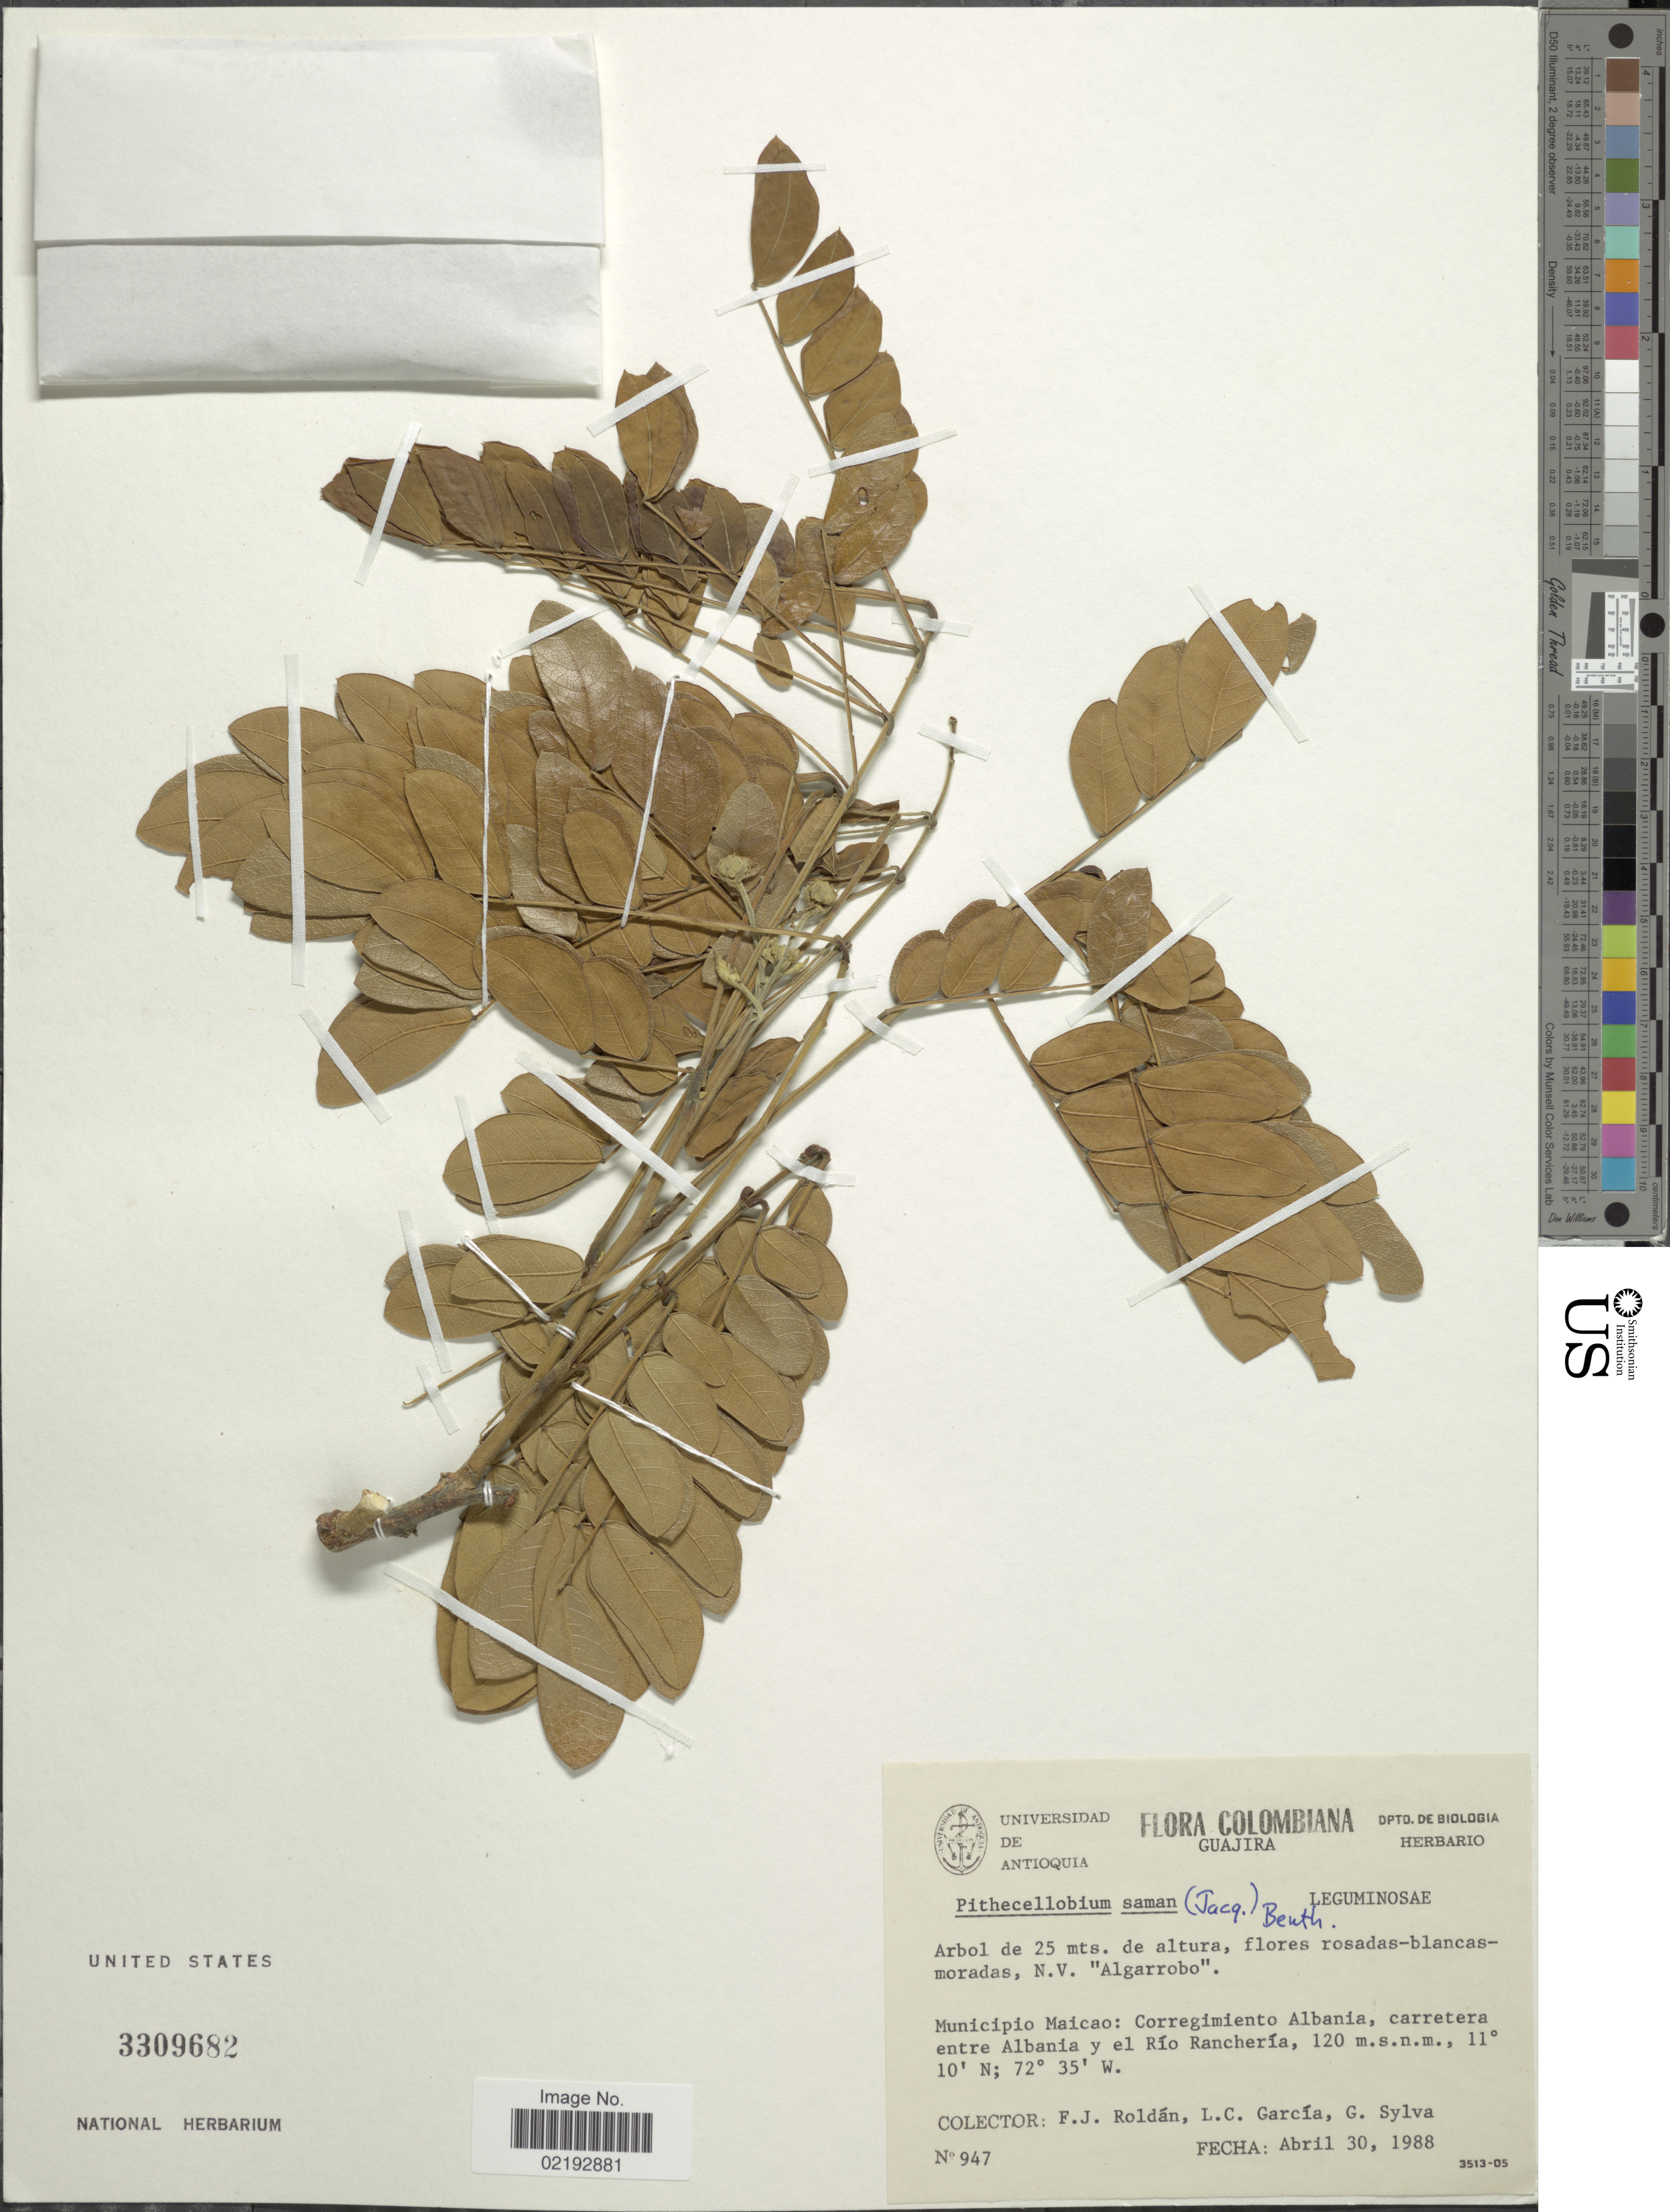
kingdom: Plantae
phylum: Tracheophyta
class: Magnoliopsida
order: Fabales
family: Fabaceae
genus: Samanea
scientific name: Samanea saman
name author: (Jacq.) Merr.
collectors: F. J. Roldán, L. C. Garcia & G. Sylva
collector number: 947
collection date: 1988-04-30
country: Colombia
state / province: La Guajira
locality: Municipio Maicao, Corregimiento Albania, carretera entre Albania y el Rio Rancheria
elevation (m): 120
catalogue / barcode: US 3309682